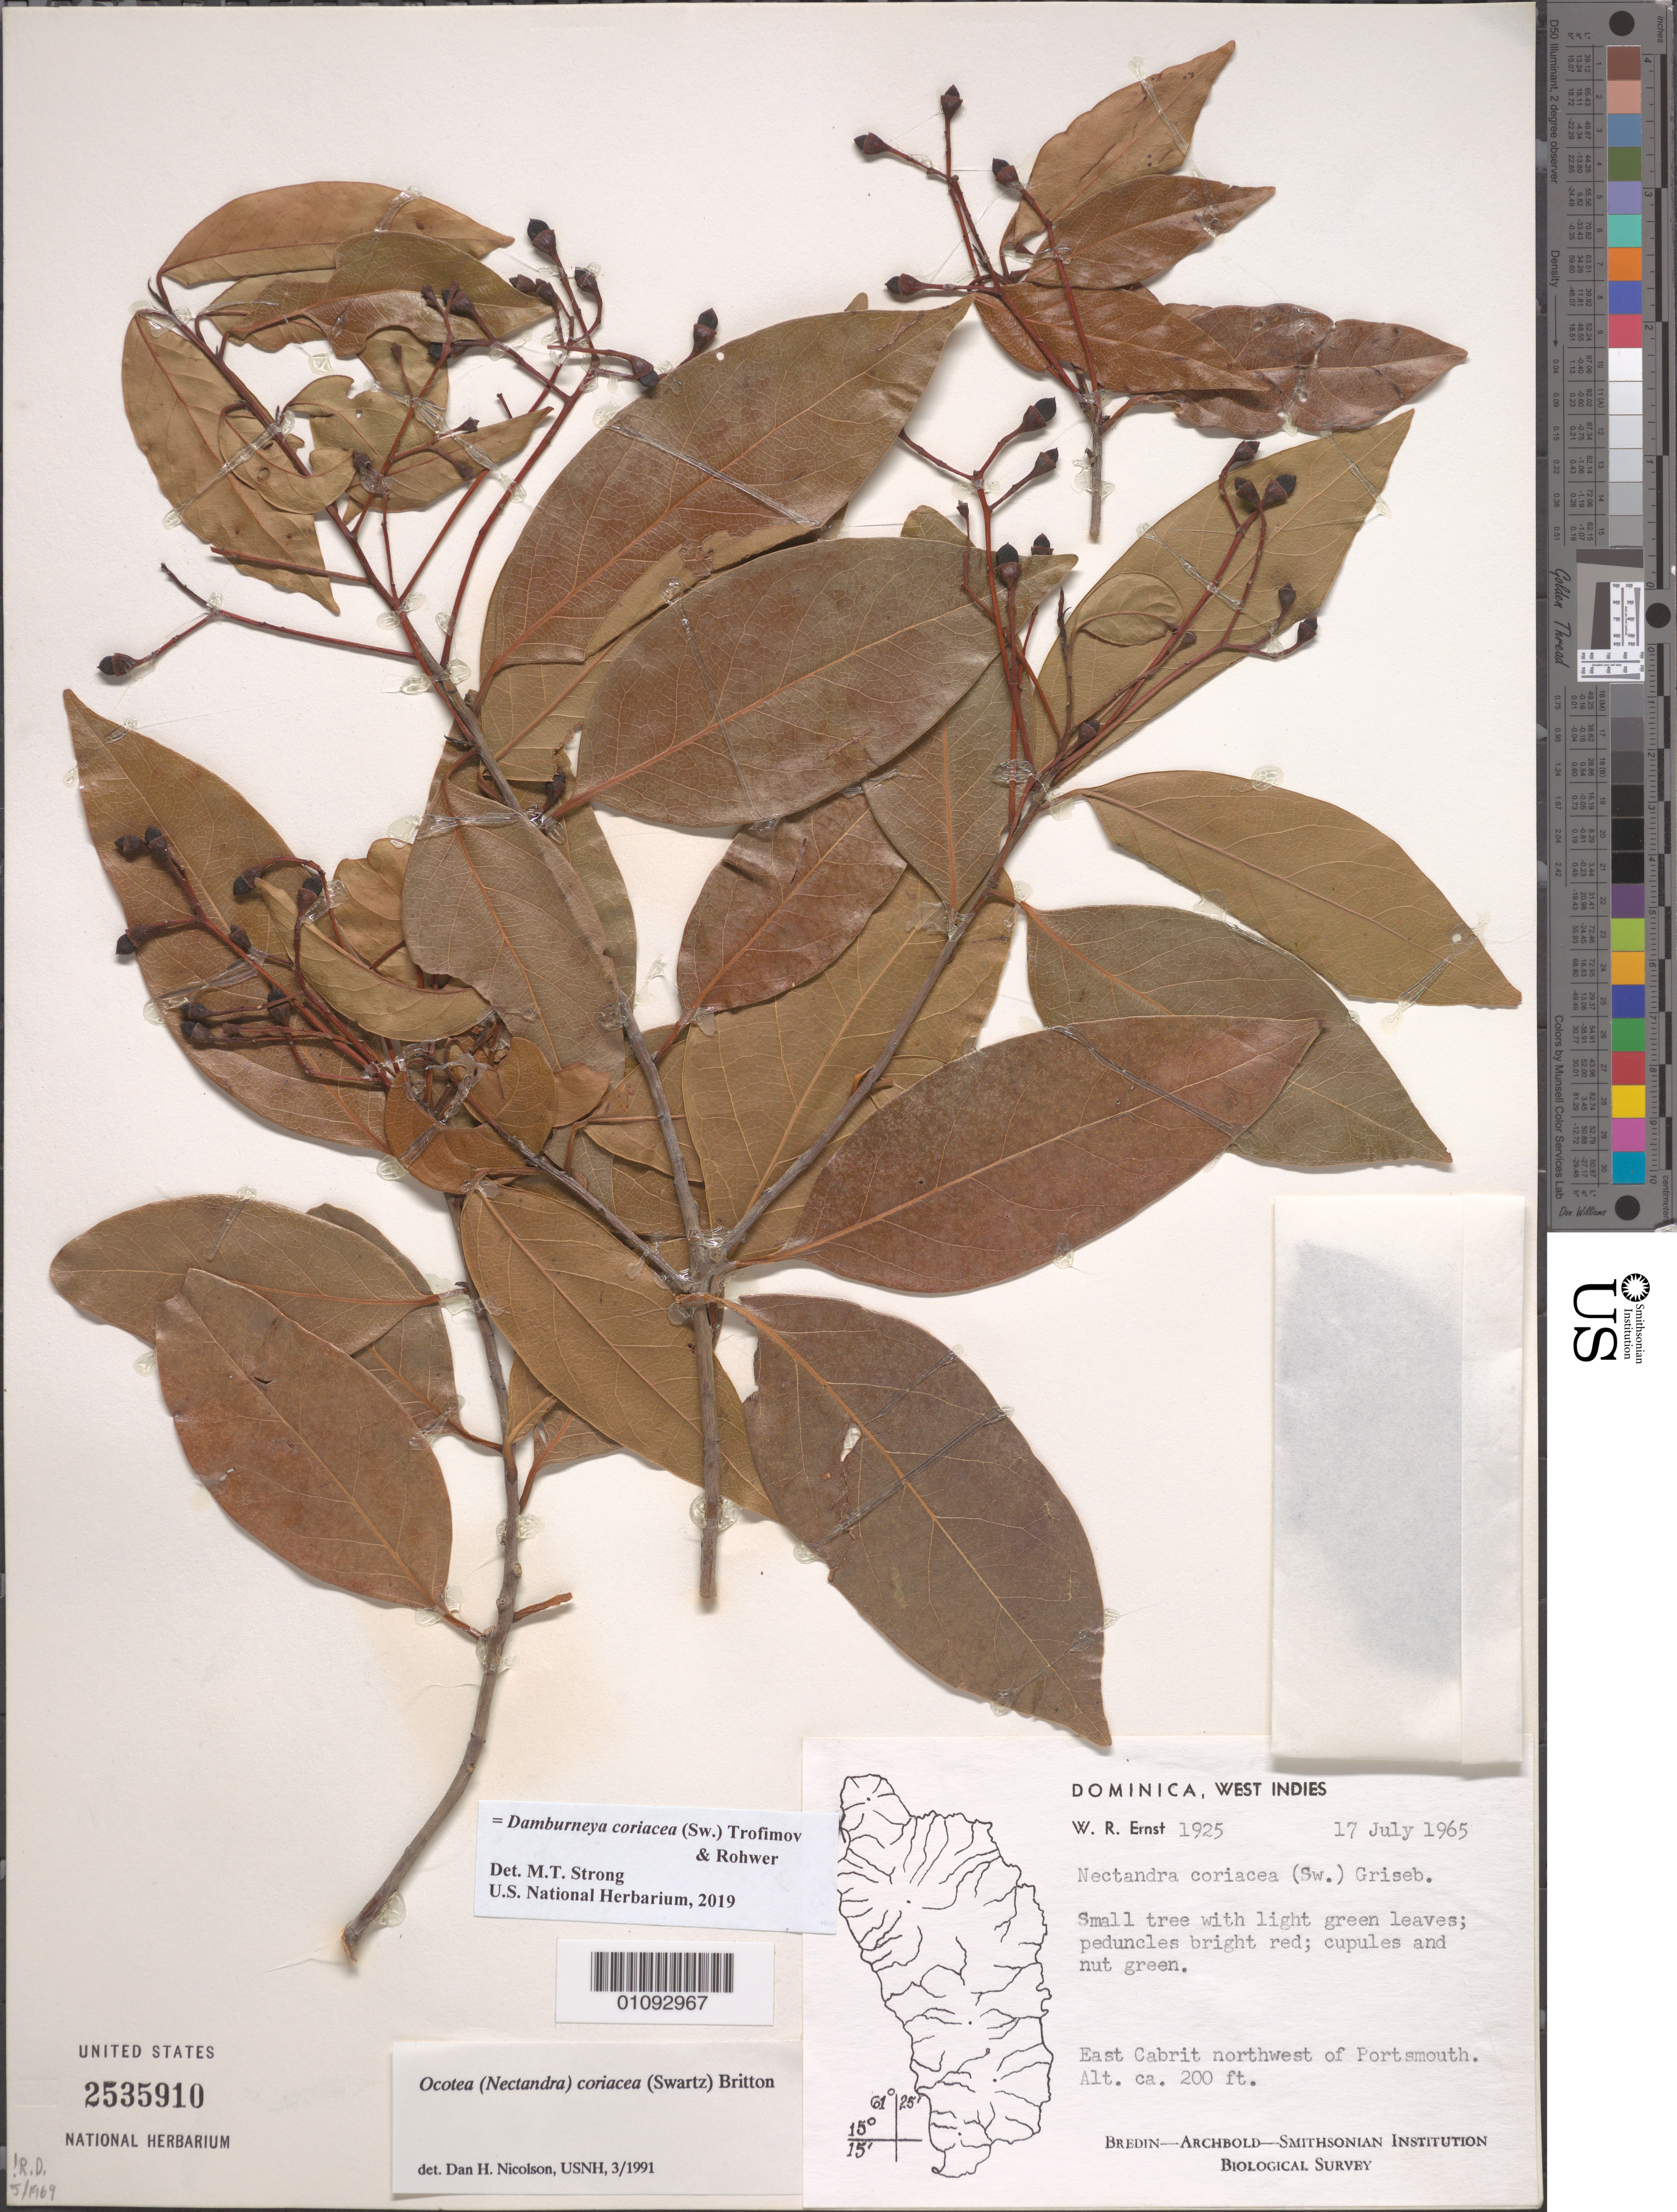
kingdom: Plantae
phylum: Tracheophyta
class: Magnoliopsida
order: Laurales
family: Lauraceae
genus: Damburneya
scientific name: Damburneya coriacea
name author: (Sw.) Trofimov & Rohwer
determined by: Strong, M. T., (US), Smithsonian Institution - National Museum of Natural History (UNITED STATES)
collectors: W. R. Ernst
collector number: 1925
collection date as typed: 17 Jul 1965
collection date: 1965-07-17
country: Dominica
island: Dominica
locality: East Cabrit, NW of Portsmouth.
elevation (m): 61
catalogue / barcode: US 2535910